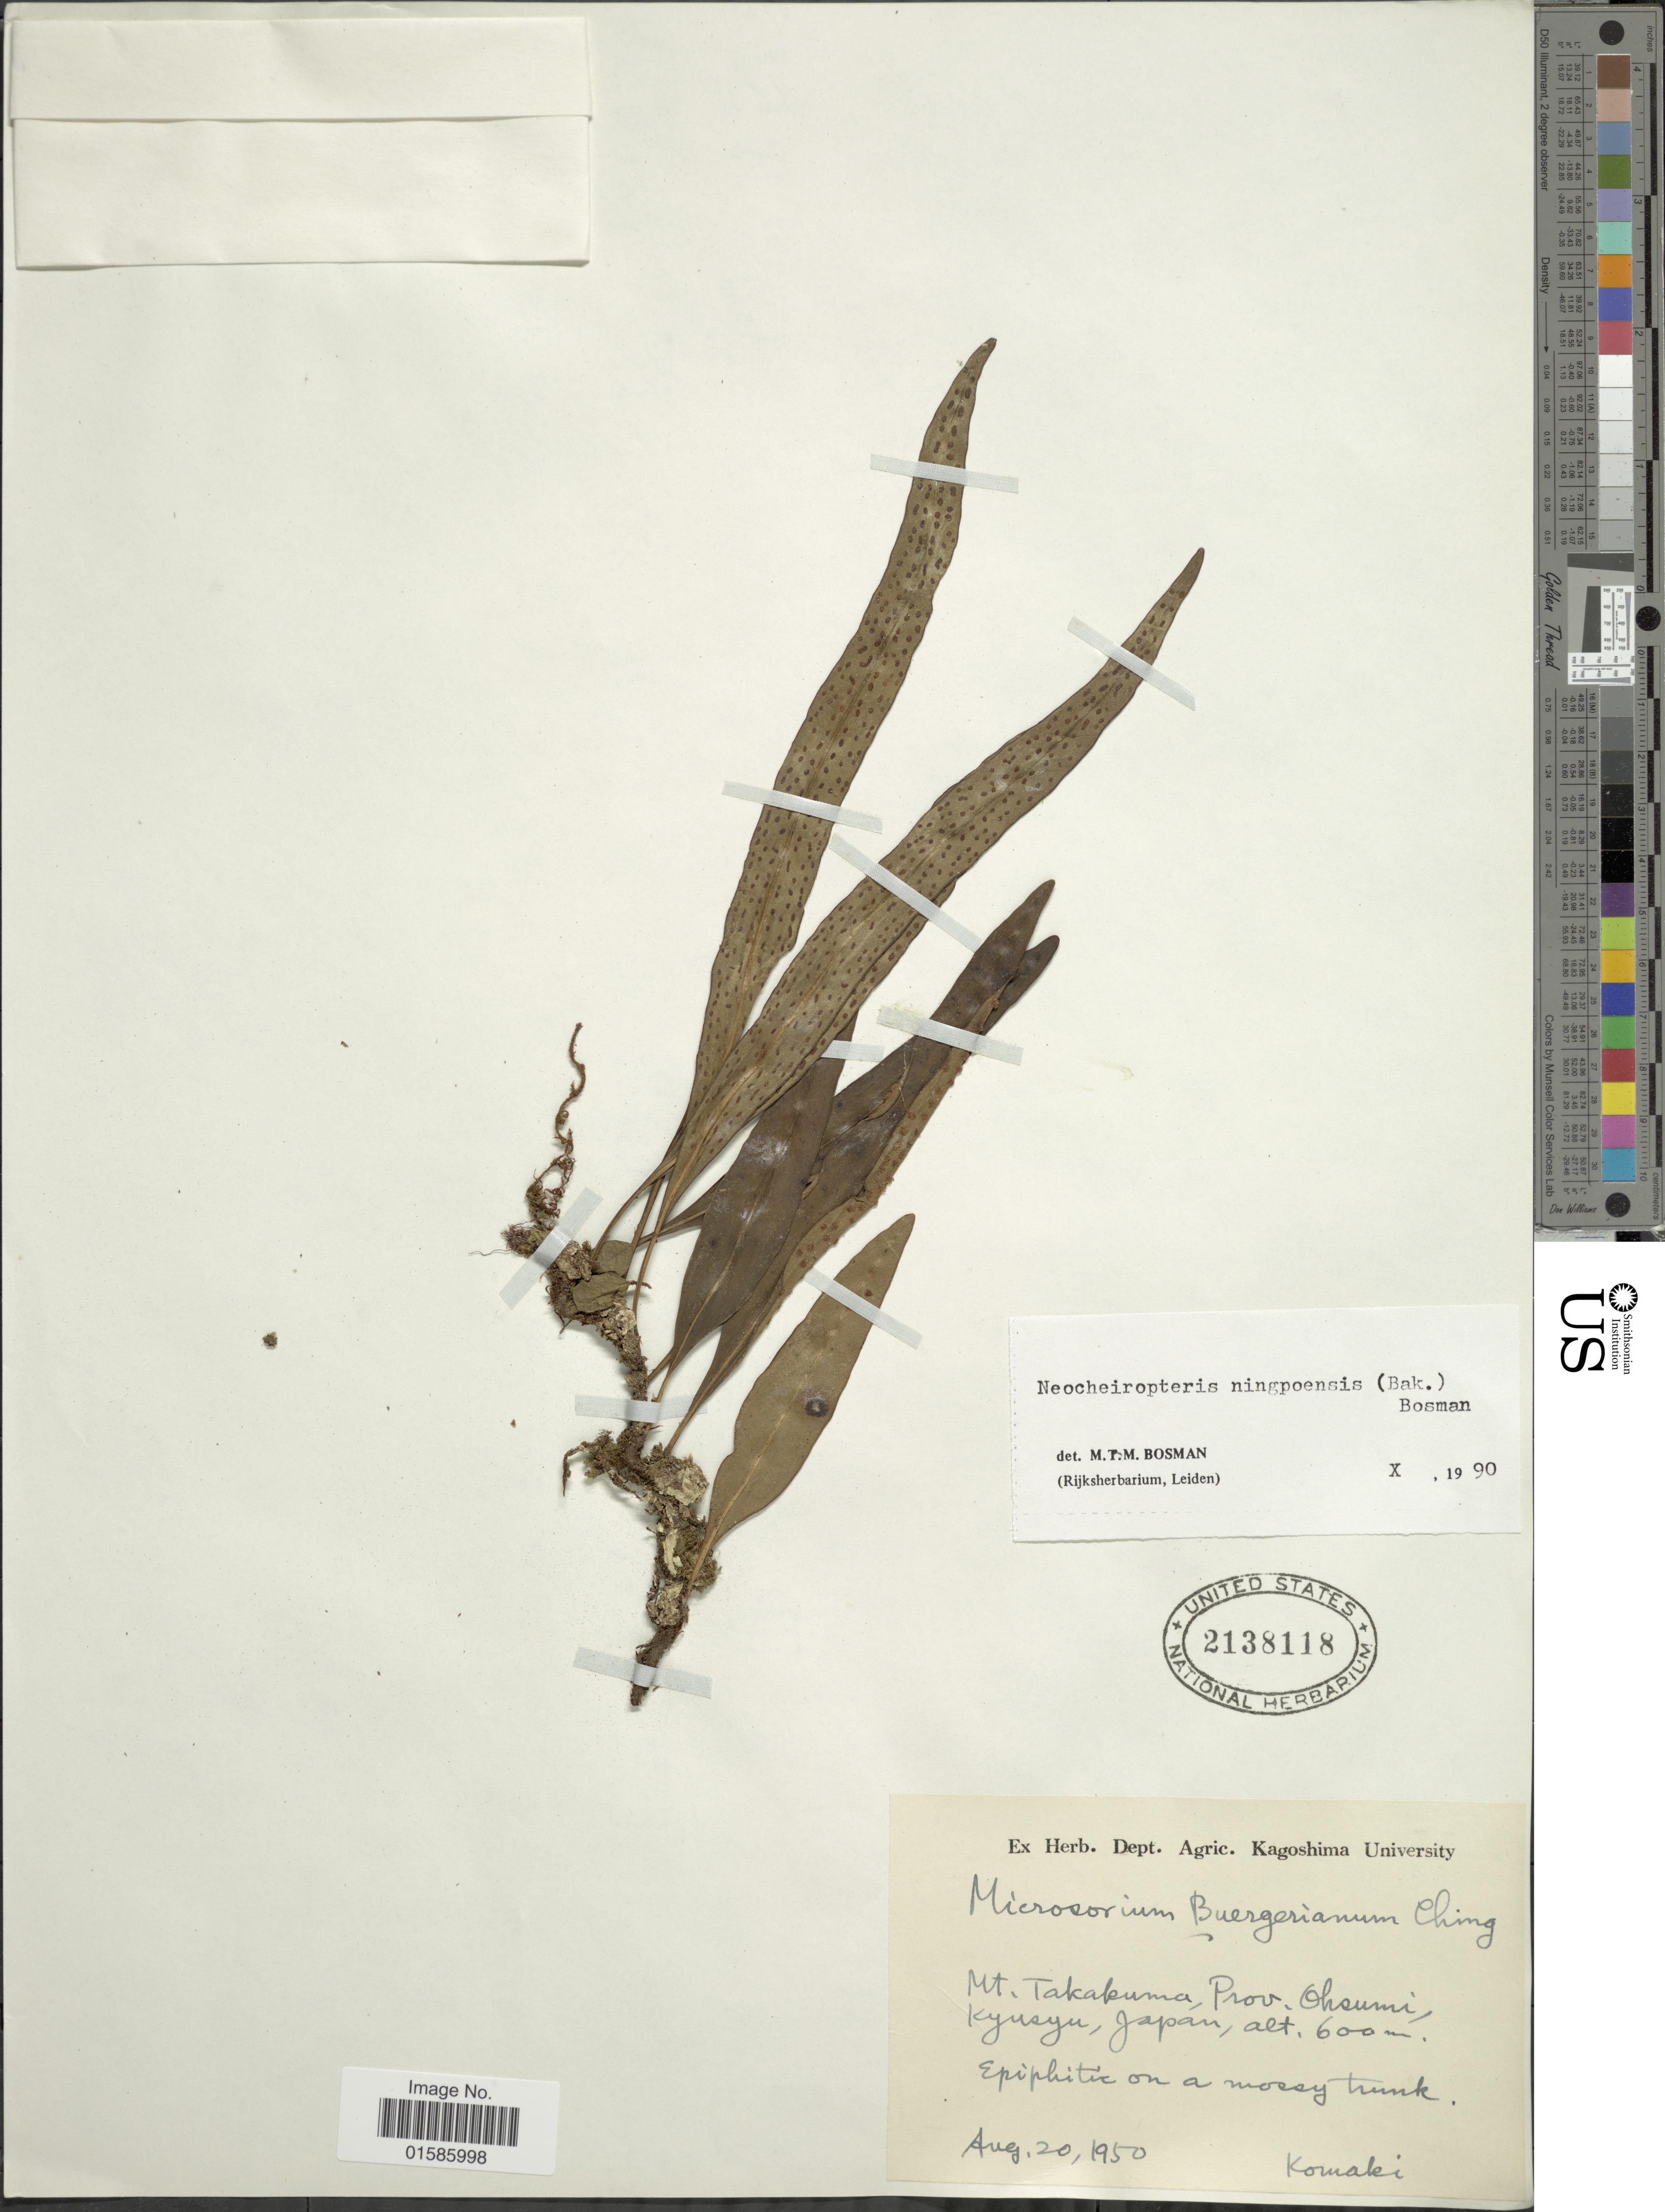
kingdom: Plantae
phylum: Tracheophyta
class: Polypodiopsida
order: Polypodiales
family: Polypodiaceae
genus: Microsorum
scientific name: Microsorum ningpoensis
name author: (Baker)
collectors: -. Komaki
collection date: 1950-08-20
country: Japan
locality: Mt Takakuma, prov. Ohsumi, Kyushu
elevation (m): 600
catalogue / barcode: US 2138118